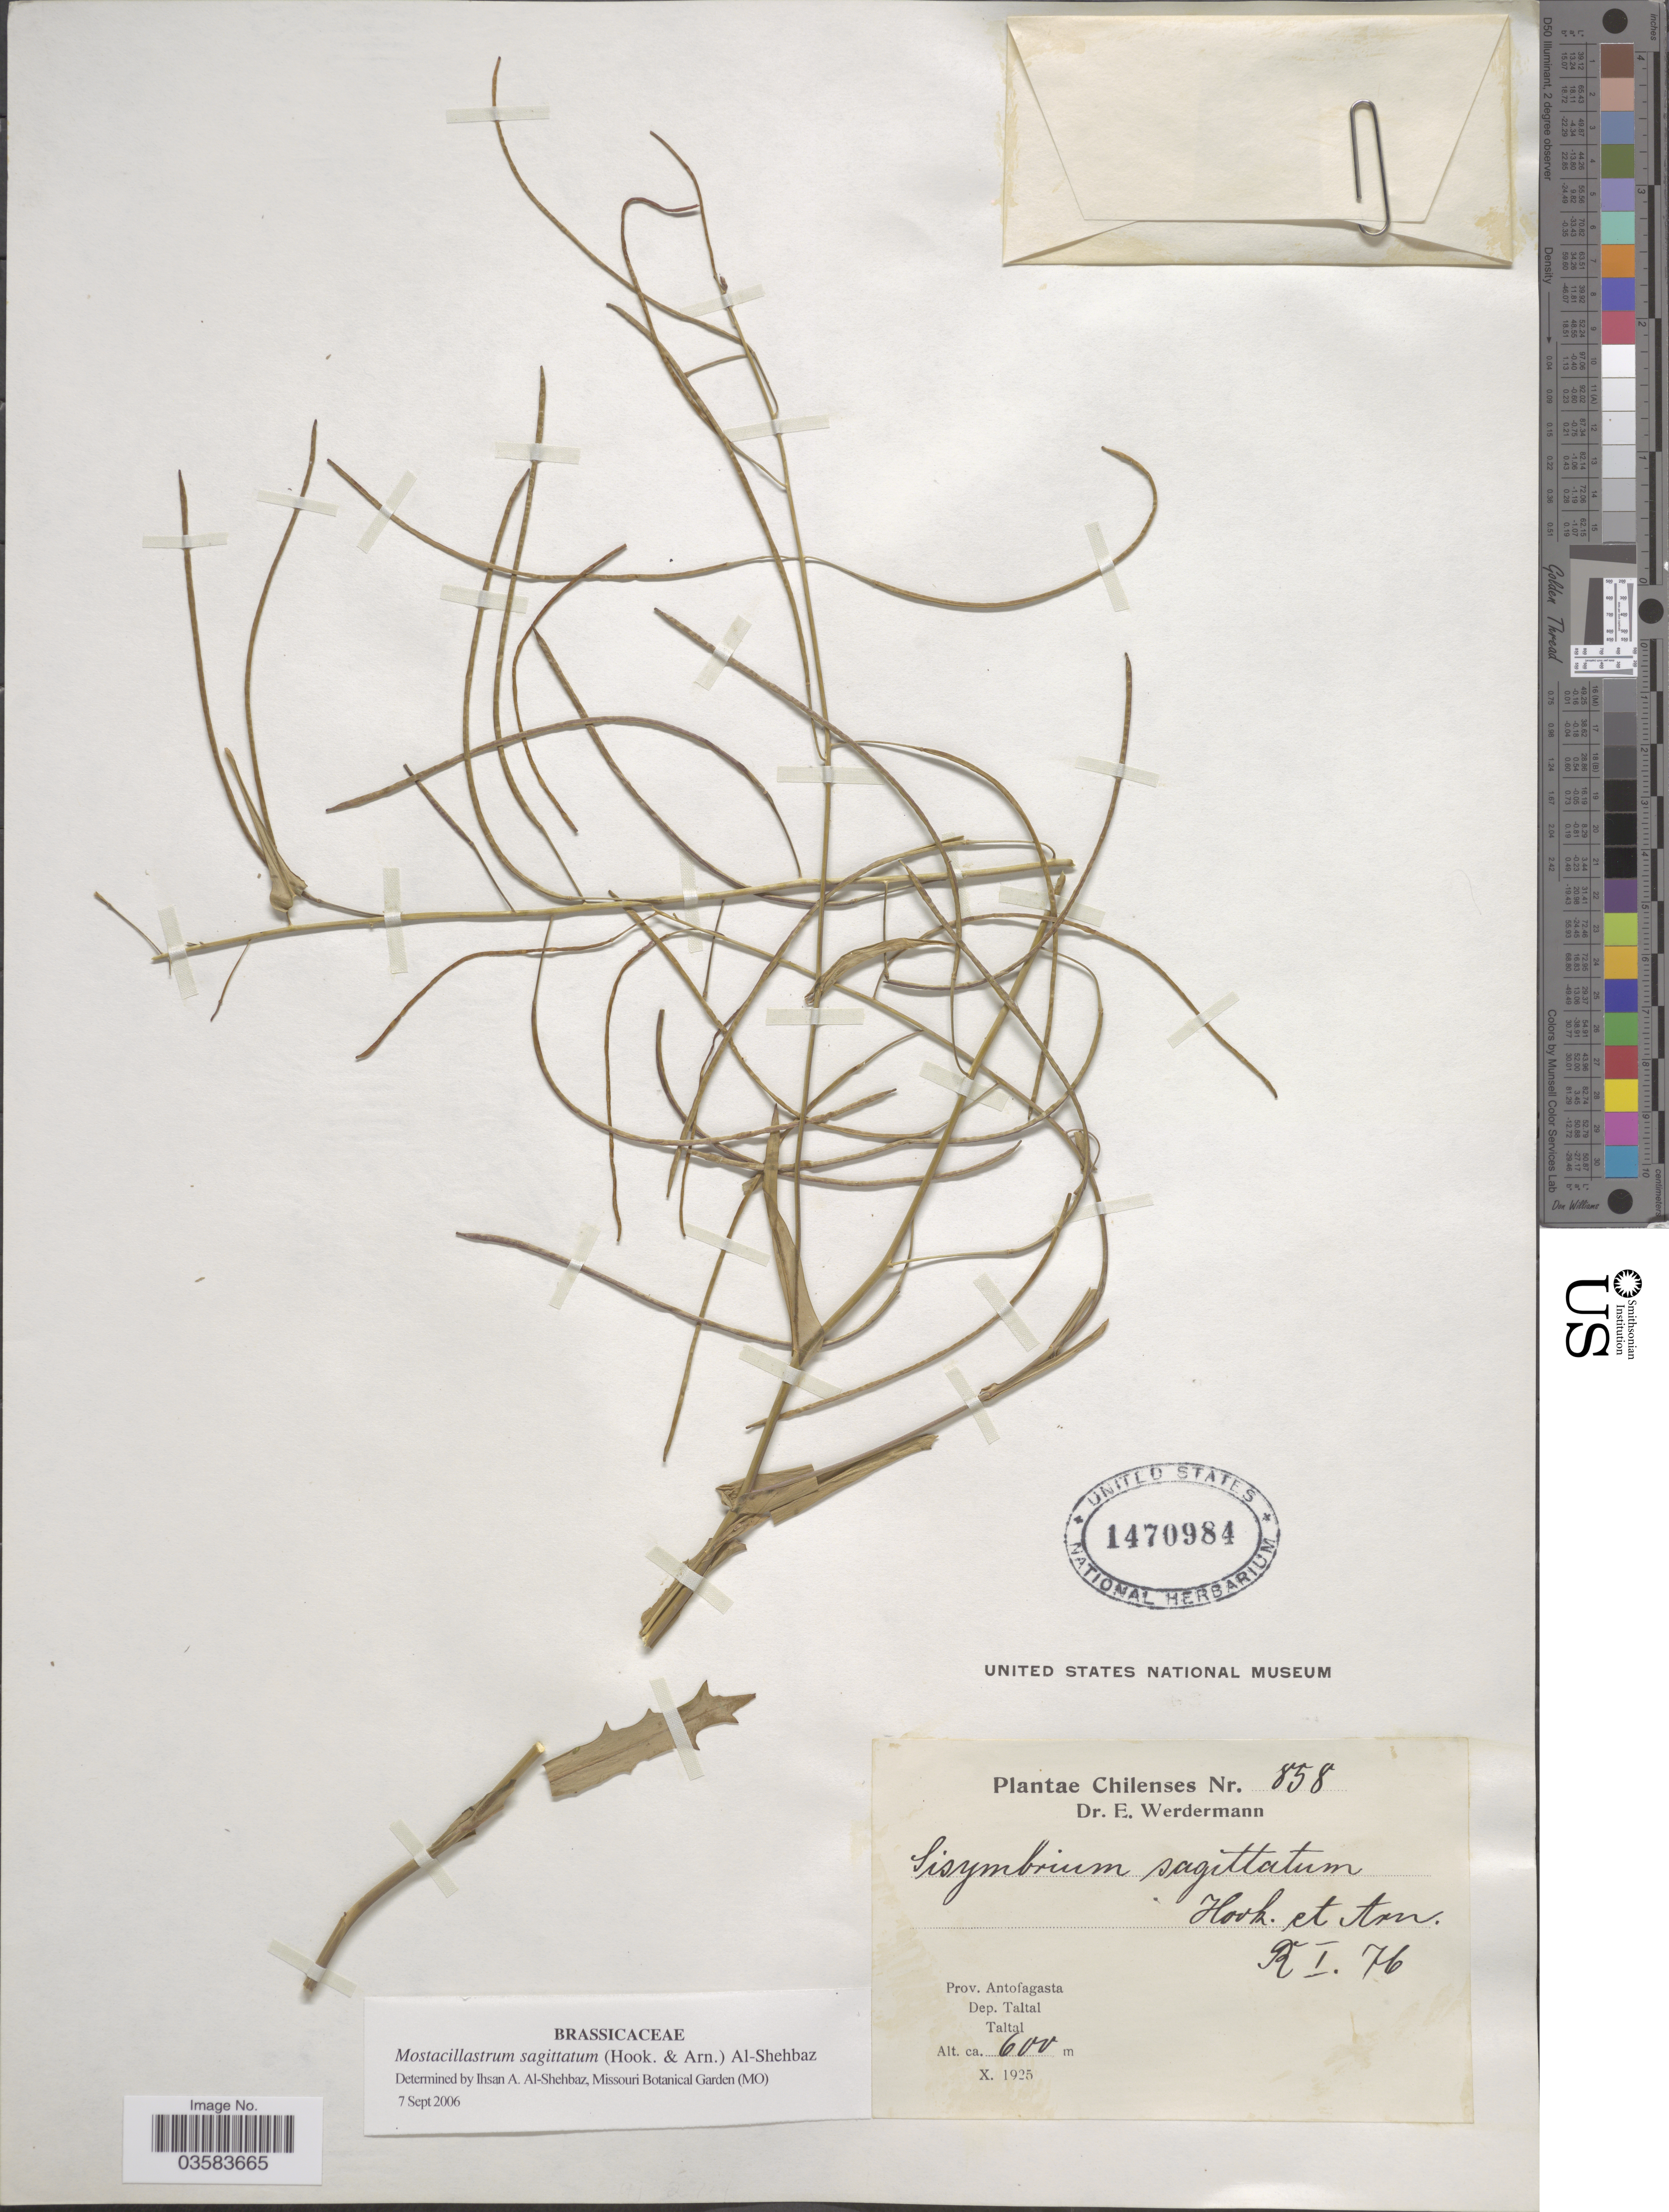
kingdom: Plantae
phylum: Tracheophyta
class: Magnoliopsida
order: Brassicales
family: Brassicaceae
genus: Mostacillastrum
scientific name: Mostacillastrum sagittatum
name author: (Hook. & Arn.) Al-Shehbaz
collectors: E. Werdermann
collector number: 858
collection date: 1925-10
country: Chile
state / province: Antofagasta (II)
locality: Dep. Taltal. Taltal.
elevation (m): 600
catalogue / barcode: US 1470984